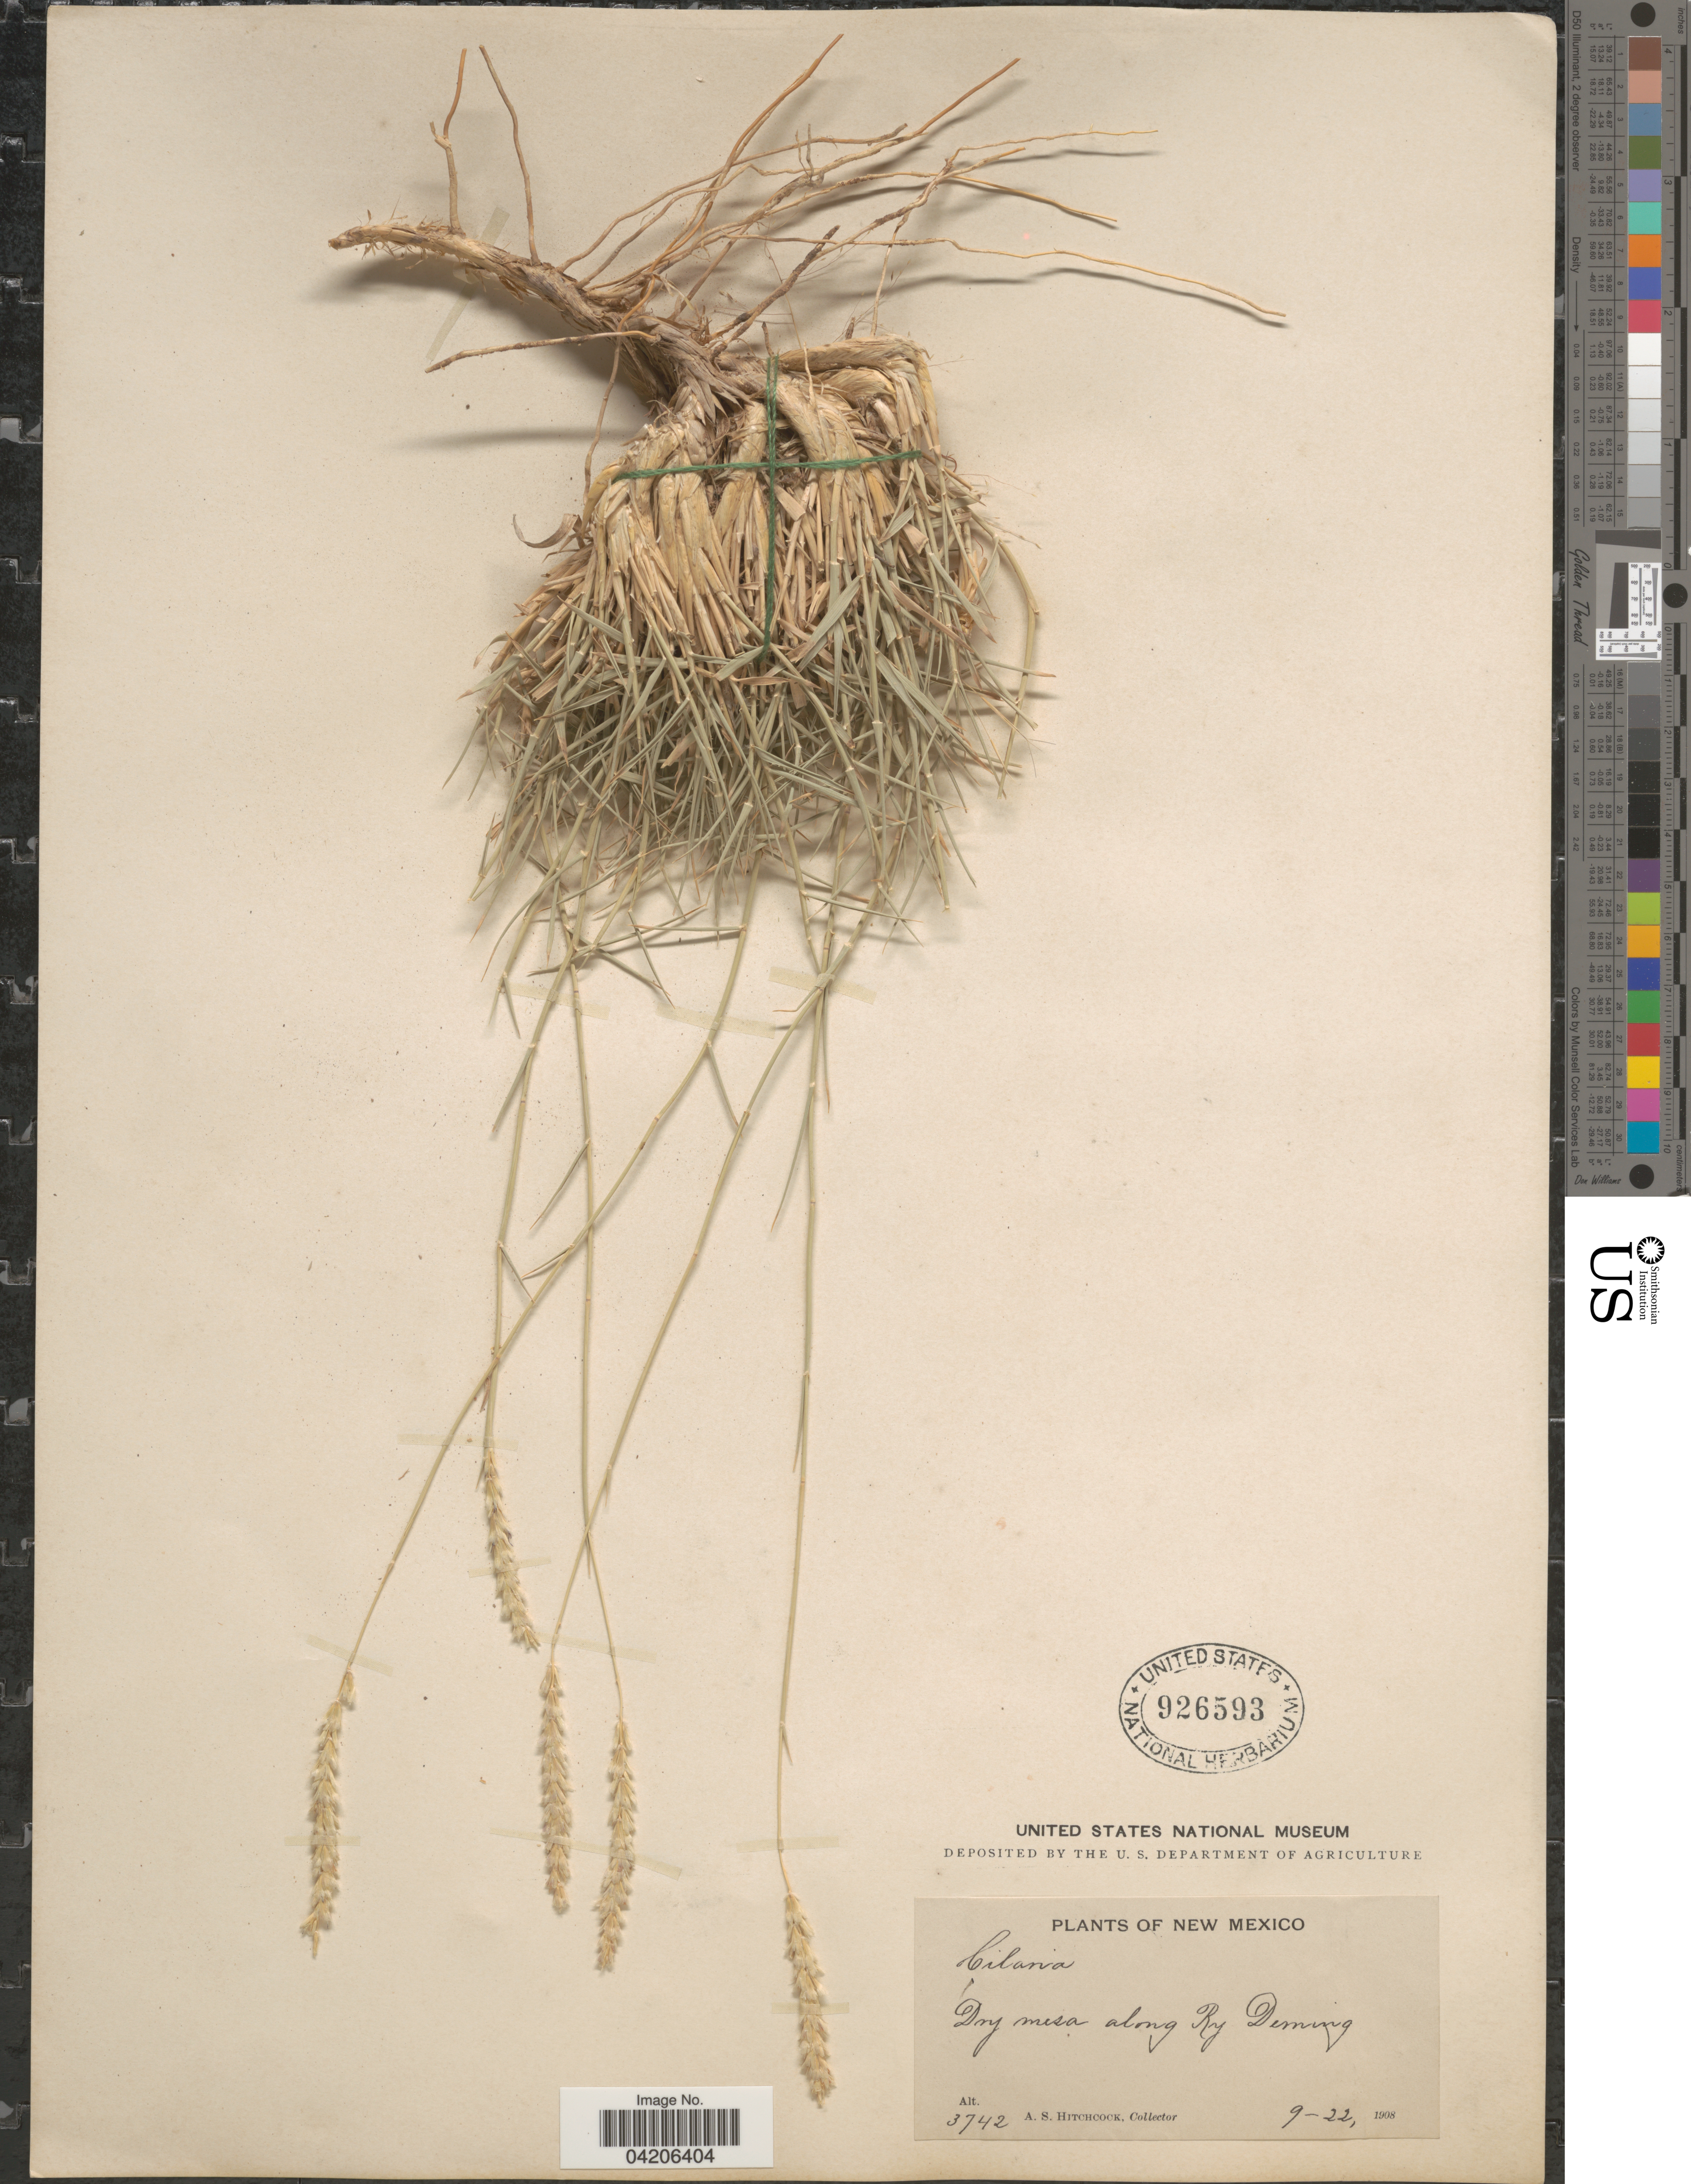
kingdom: Plantae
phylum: Tracheophyta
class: Liliopsida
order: Poales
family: Poaceae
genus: Hilaria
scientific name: Hilaria sp.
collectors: A. S. Hitchcock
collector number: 3742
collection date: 1908-09-22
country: United States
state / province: New Mexico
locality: Dry mesa along Ry Deming.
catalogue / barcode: US 926593